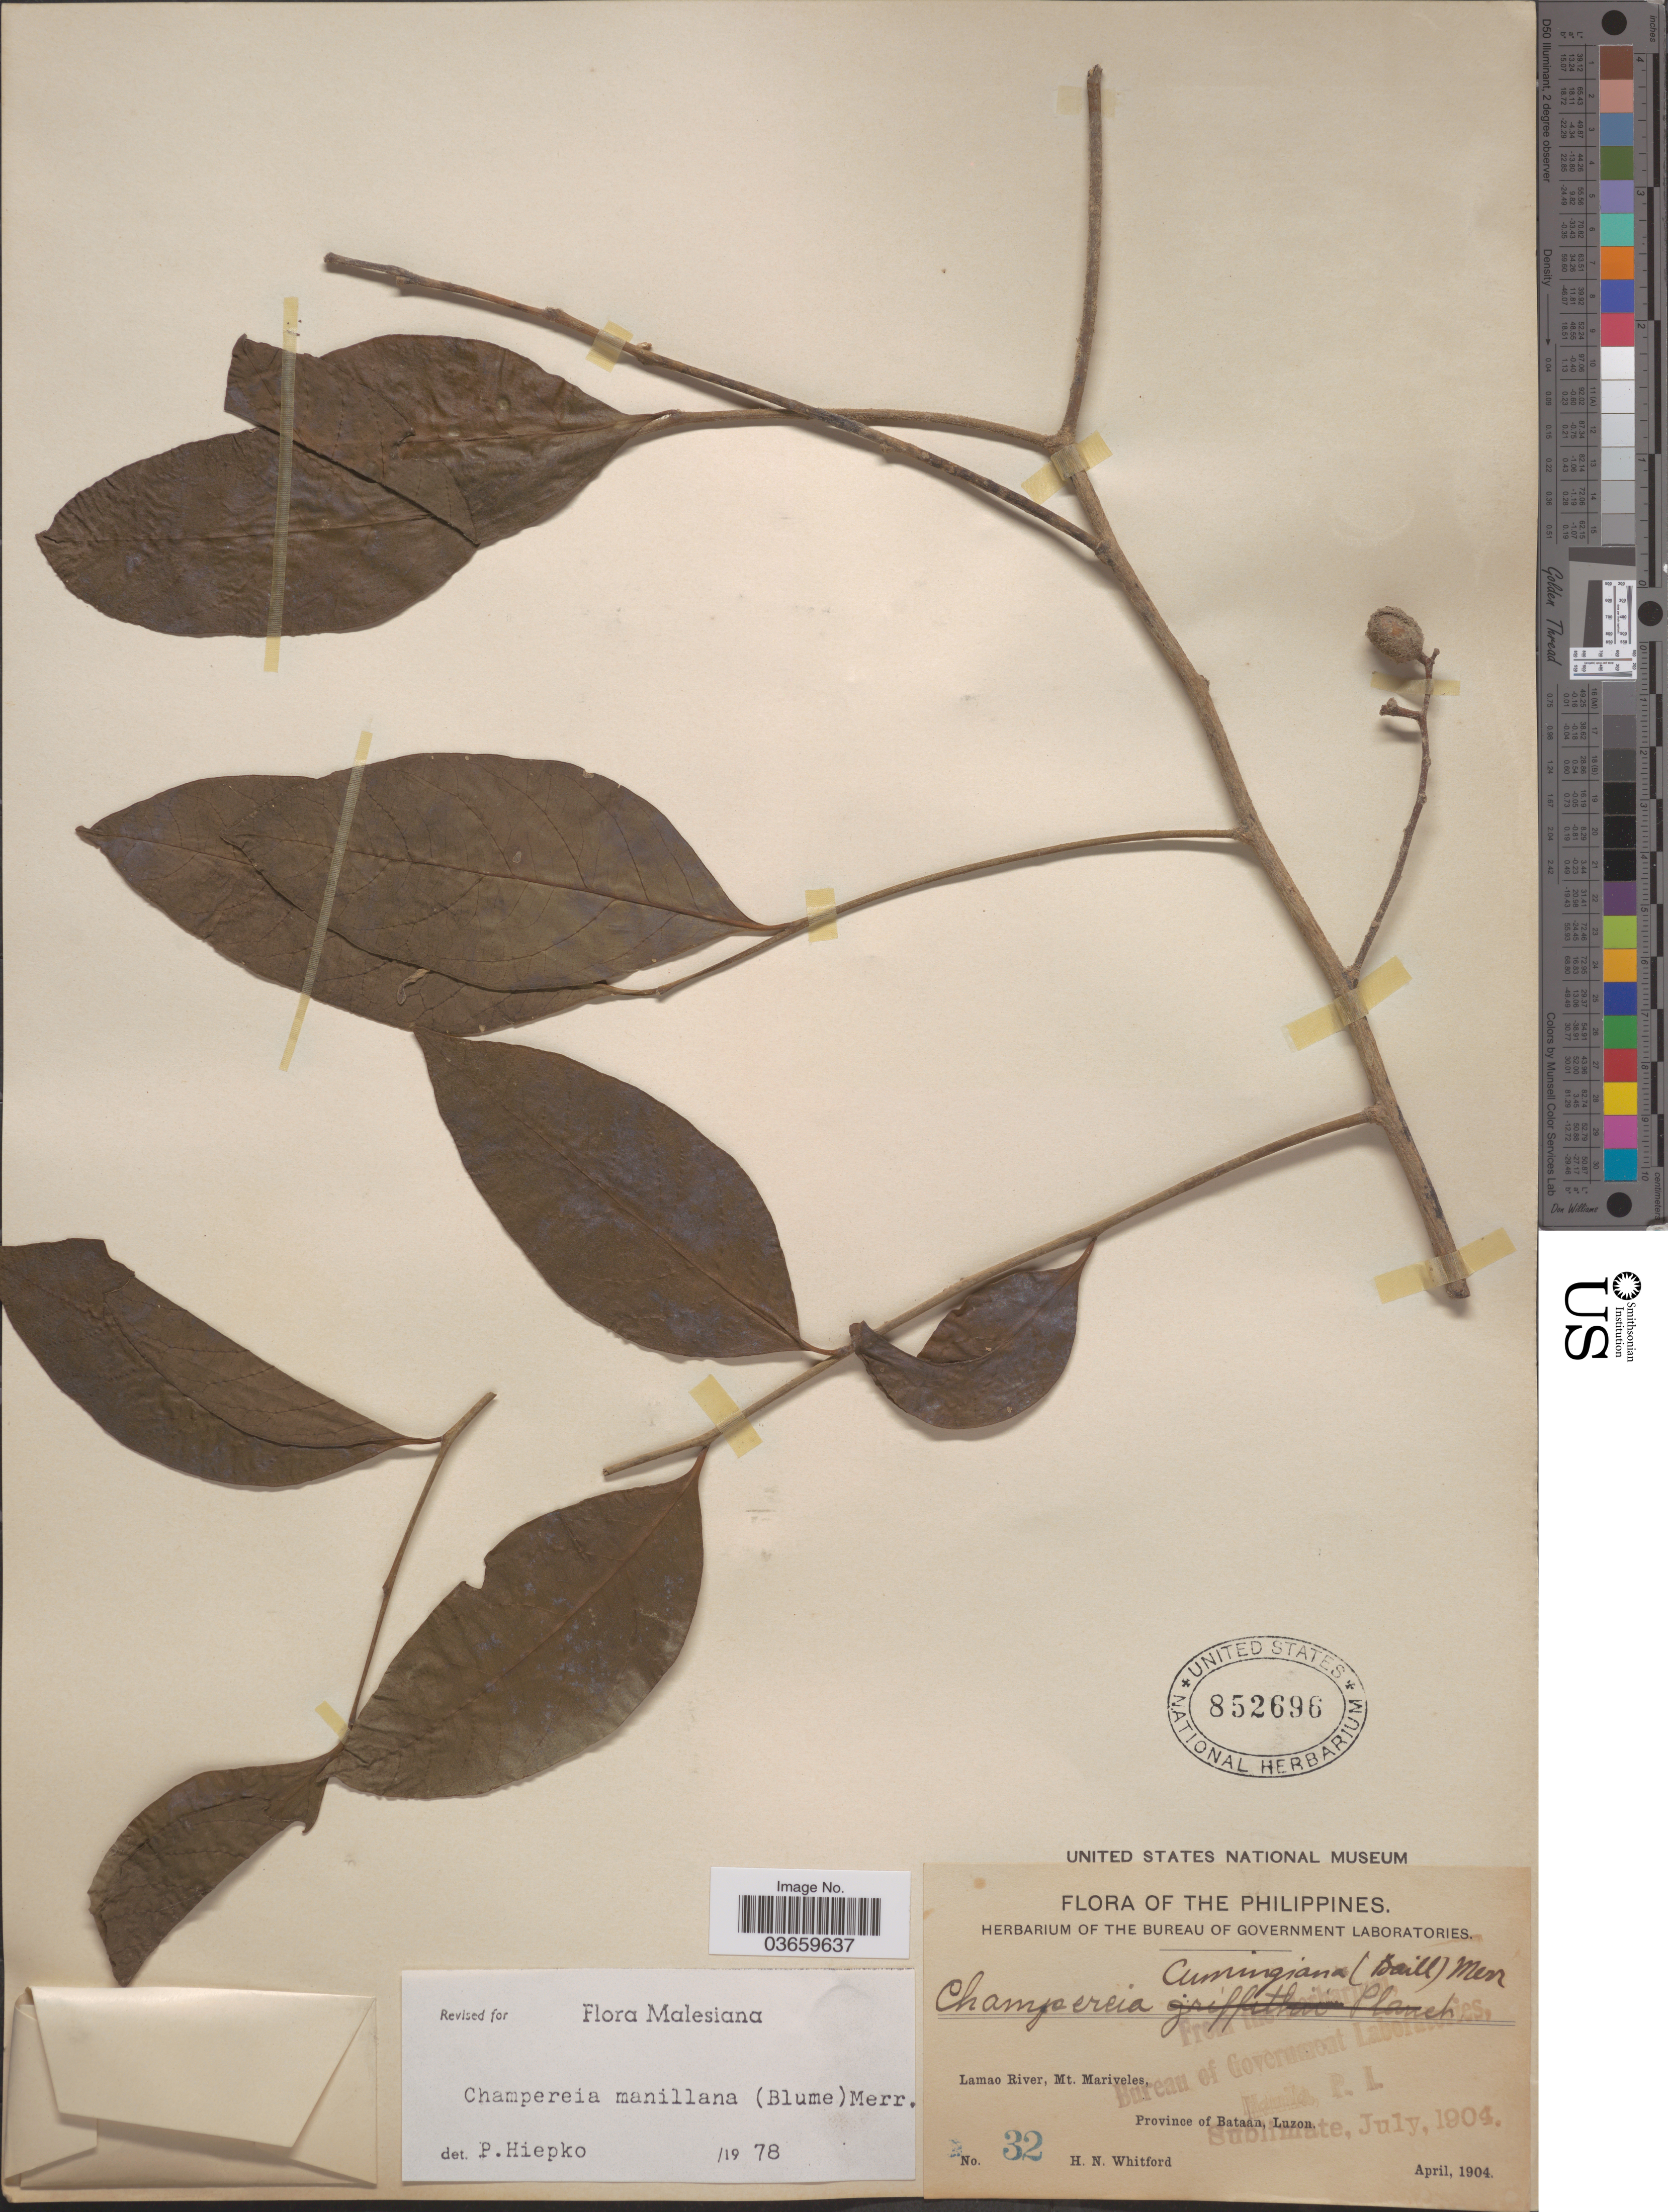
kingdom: Plantae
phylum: Tracheophyta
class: Magnoliopsida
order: Santalales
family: Opiliaceae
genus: Champereia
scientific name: Champereia manillana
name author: (Blume) Merr.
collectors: H. N. Whitford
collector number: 32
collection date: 1904-04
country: Philippines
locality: Lamao River, Mt. Mariveles, Province of Bataan, Luzon.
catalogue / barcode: US 852696